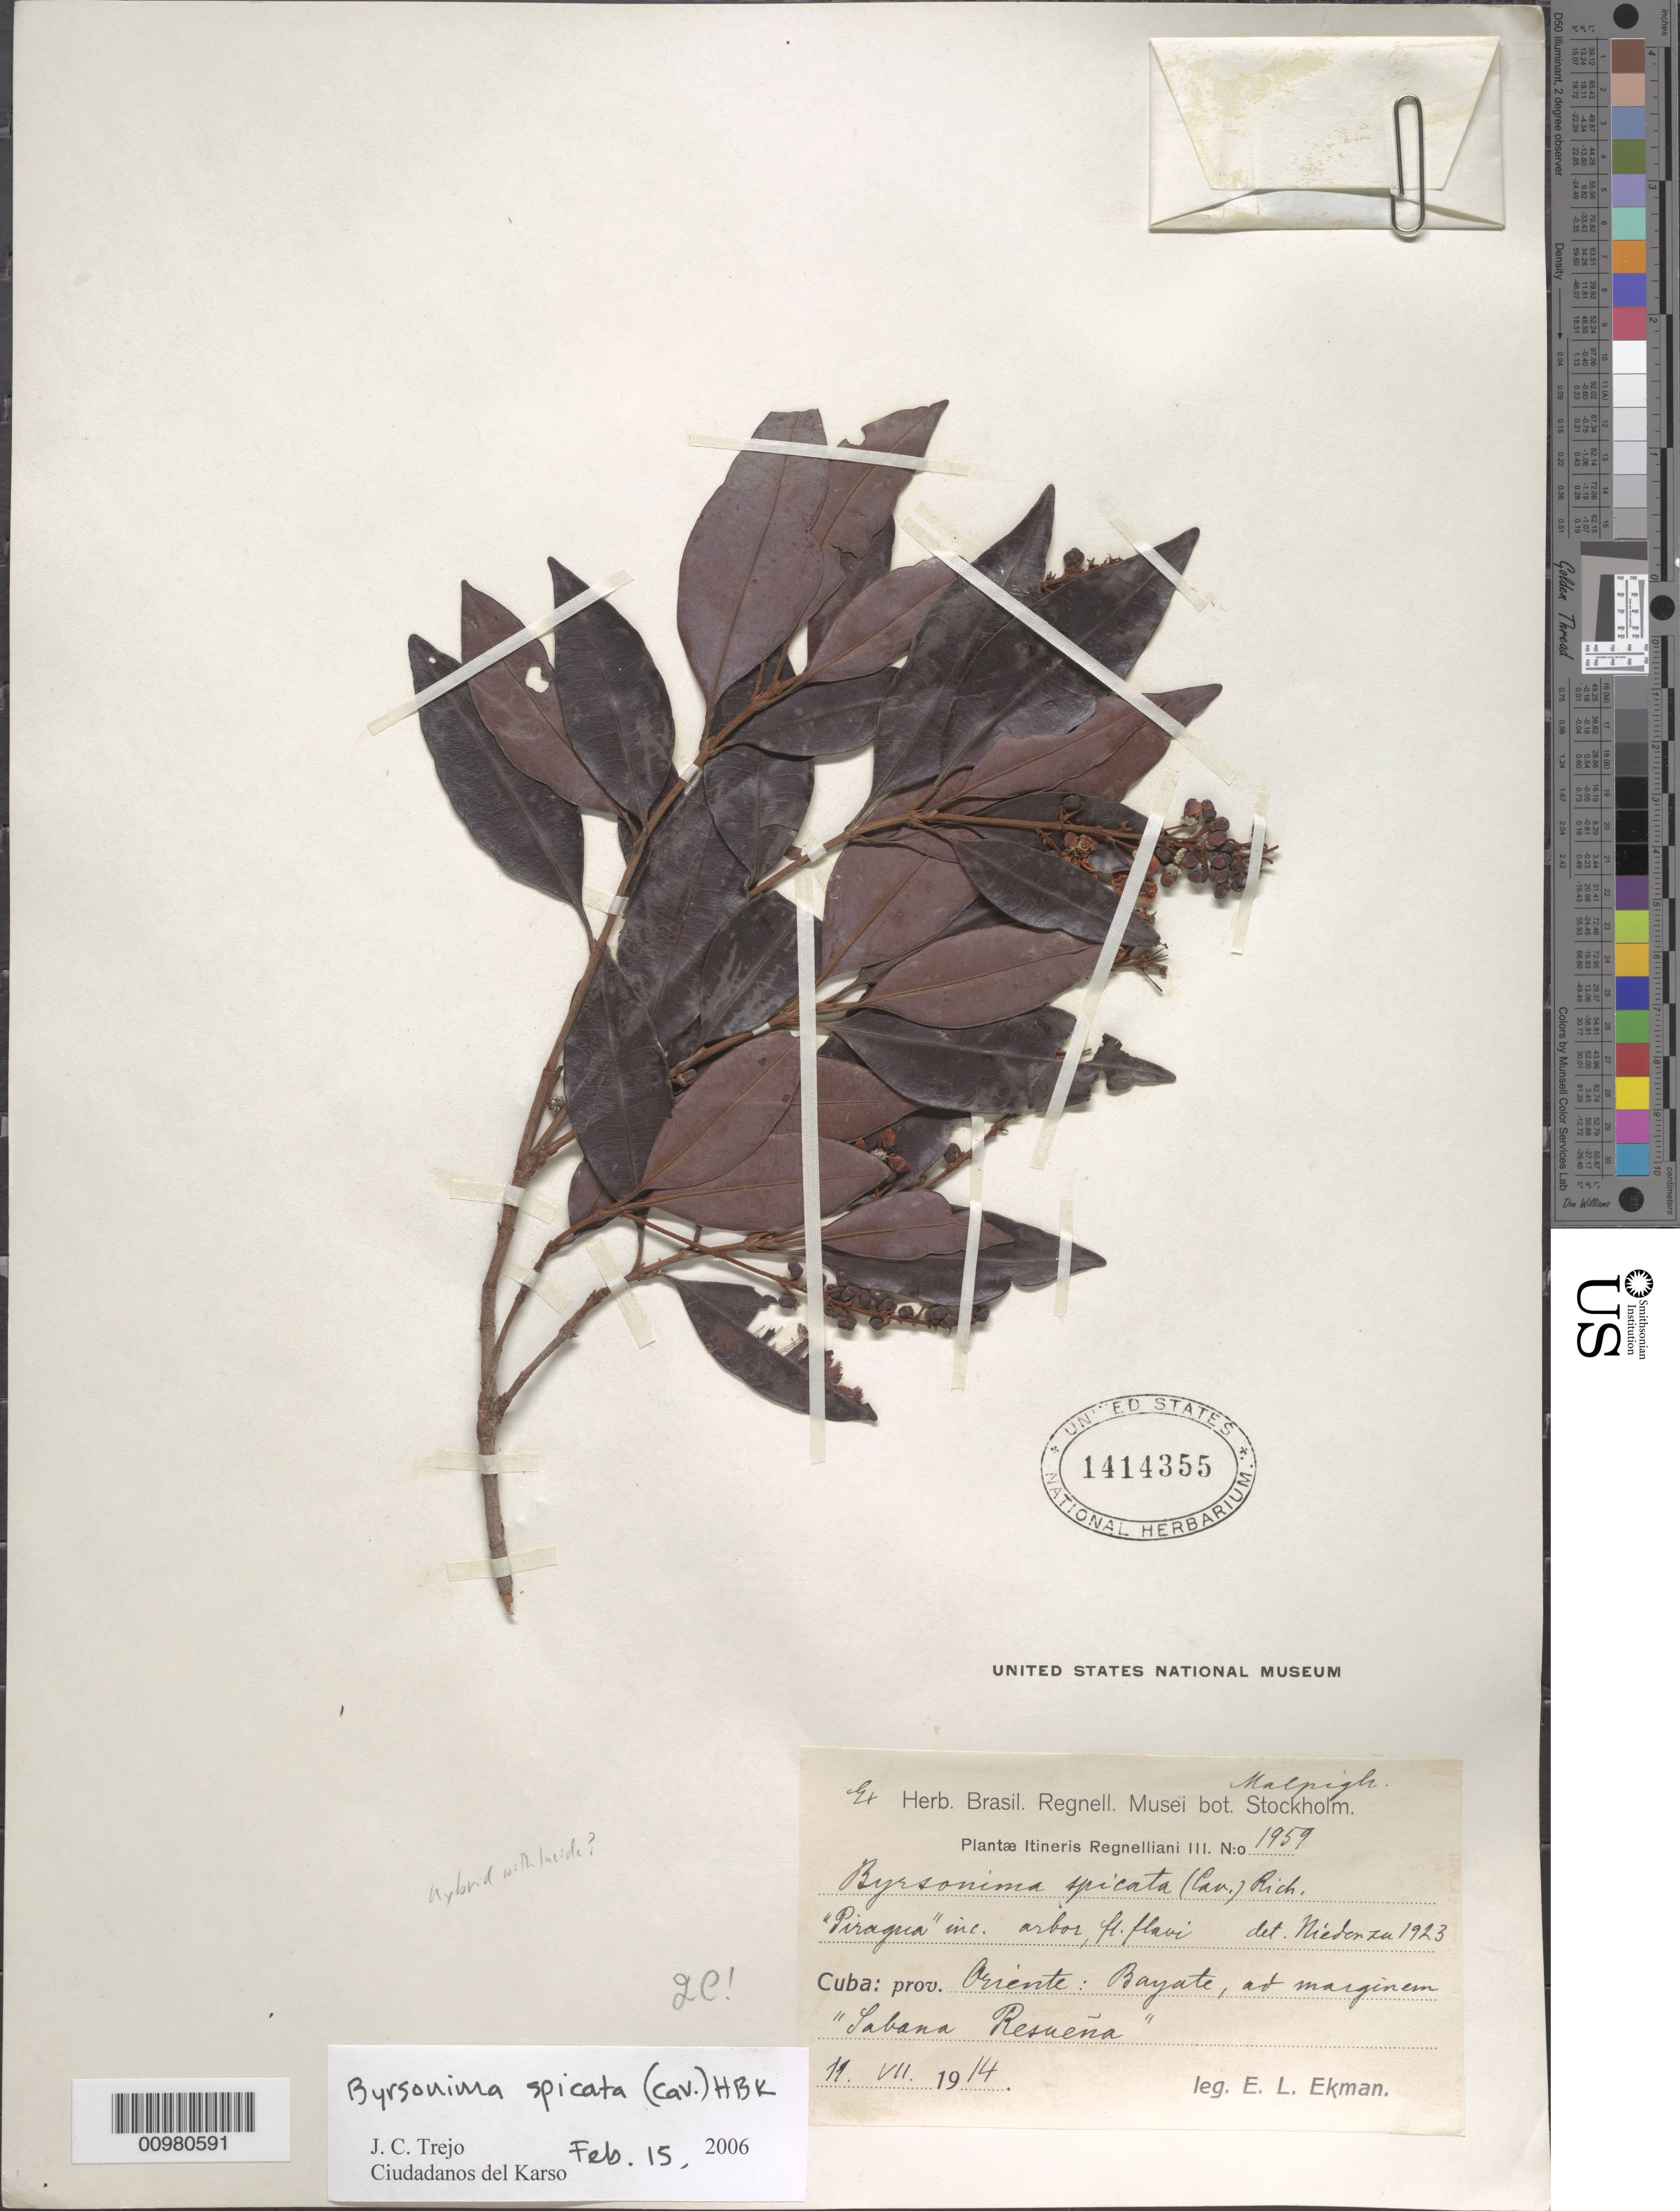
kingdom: Plantae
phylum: Tracheophyta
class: Magnoliopsida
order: Malpighiales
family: Malpighiaceae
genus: Byrsonima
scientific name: Byrsonima spicata (Cav.) DC.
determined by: Trejo-Torres, J. C.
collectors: E. L. Ekman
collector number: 1959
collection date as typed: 11 Jul 1914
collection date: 1914-07-11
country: Cuba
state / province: Oriente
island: Cuba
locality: Bayate, ad marginem "Sabana Resueña"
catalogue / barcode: US 1414355